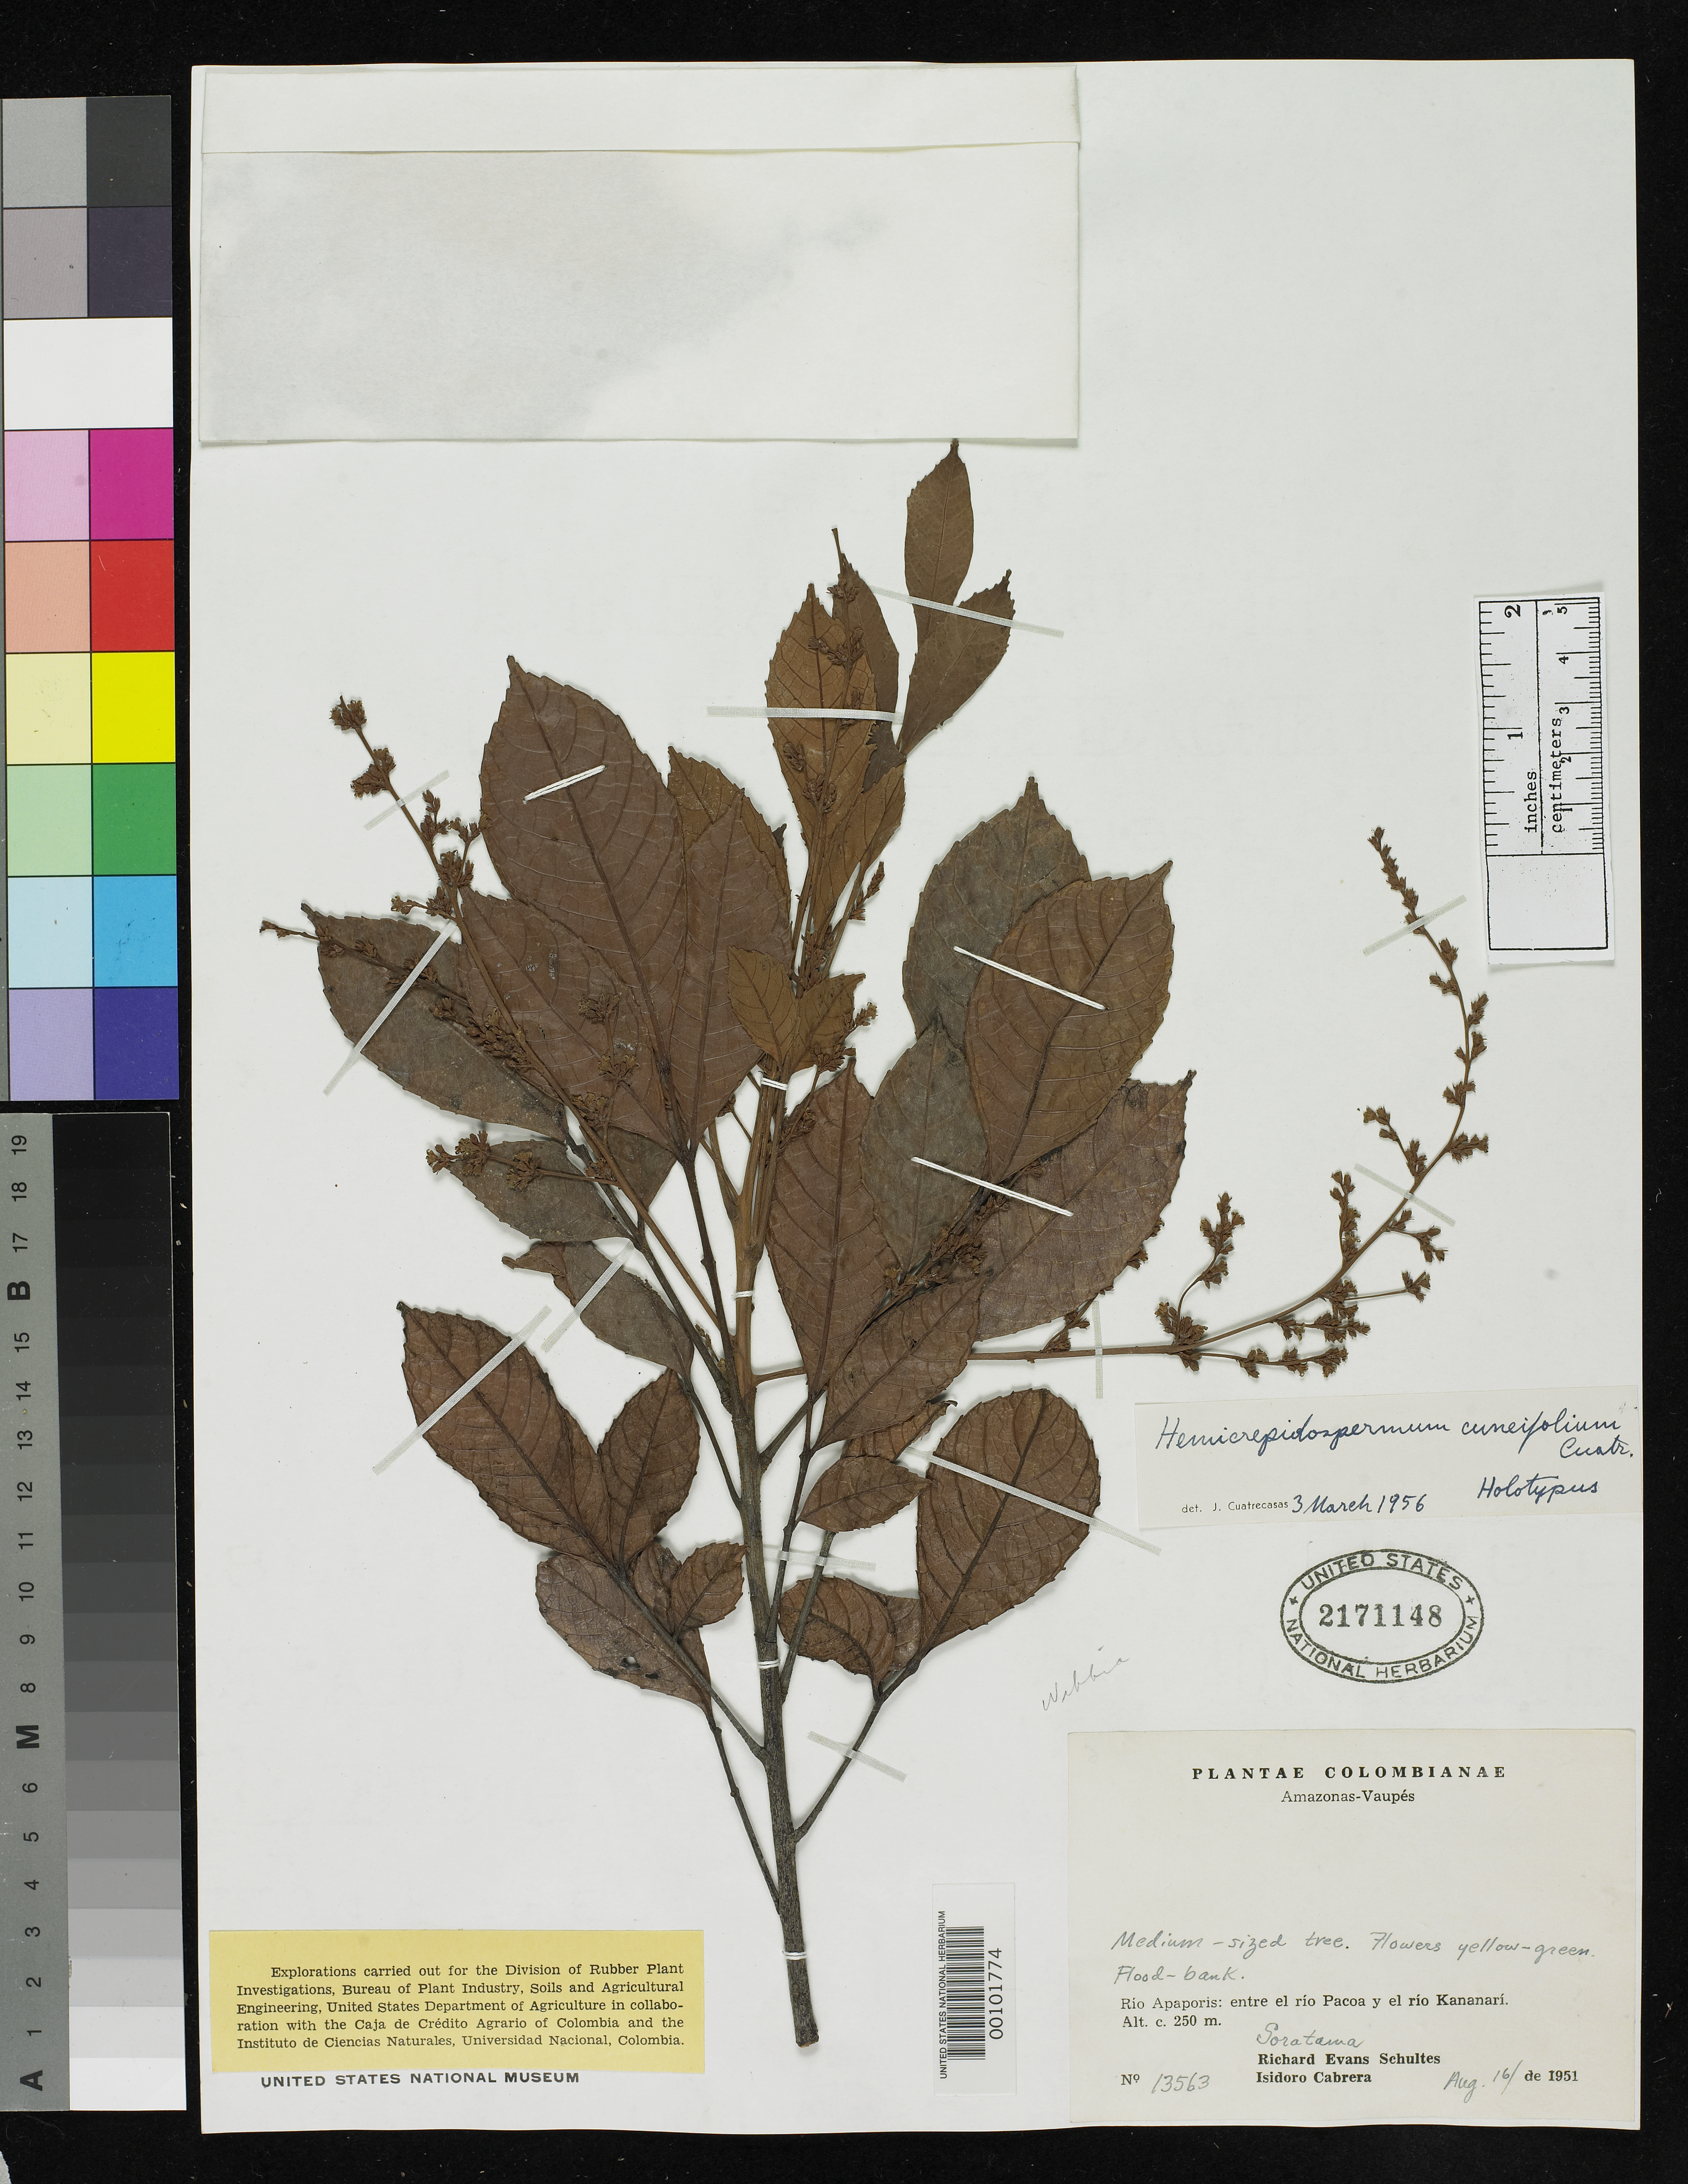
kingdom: Plantae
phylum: Tracheophyta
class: Magnoliopsida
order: Sapindales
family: Burseraceae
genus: Hemicrepidospermum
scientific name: Hemicrepidospermum cuneifolium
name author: Cuatrec.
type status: Holotype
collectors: R. E. Schultes & I. Cabrera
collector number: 13563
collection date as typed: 16 Aug 1951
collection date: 1951-08-16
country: Colombia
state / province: Amazônas / Vaupés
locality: Rio Apaporis, between Pacoa and Rio Kananari.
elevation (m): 250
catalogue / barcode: US 2171148